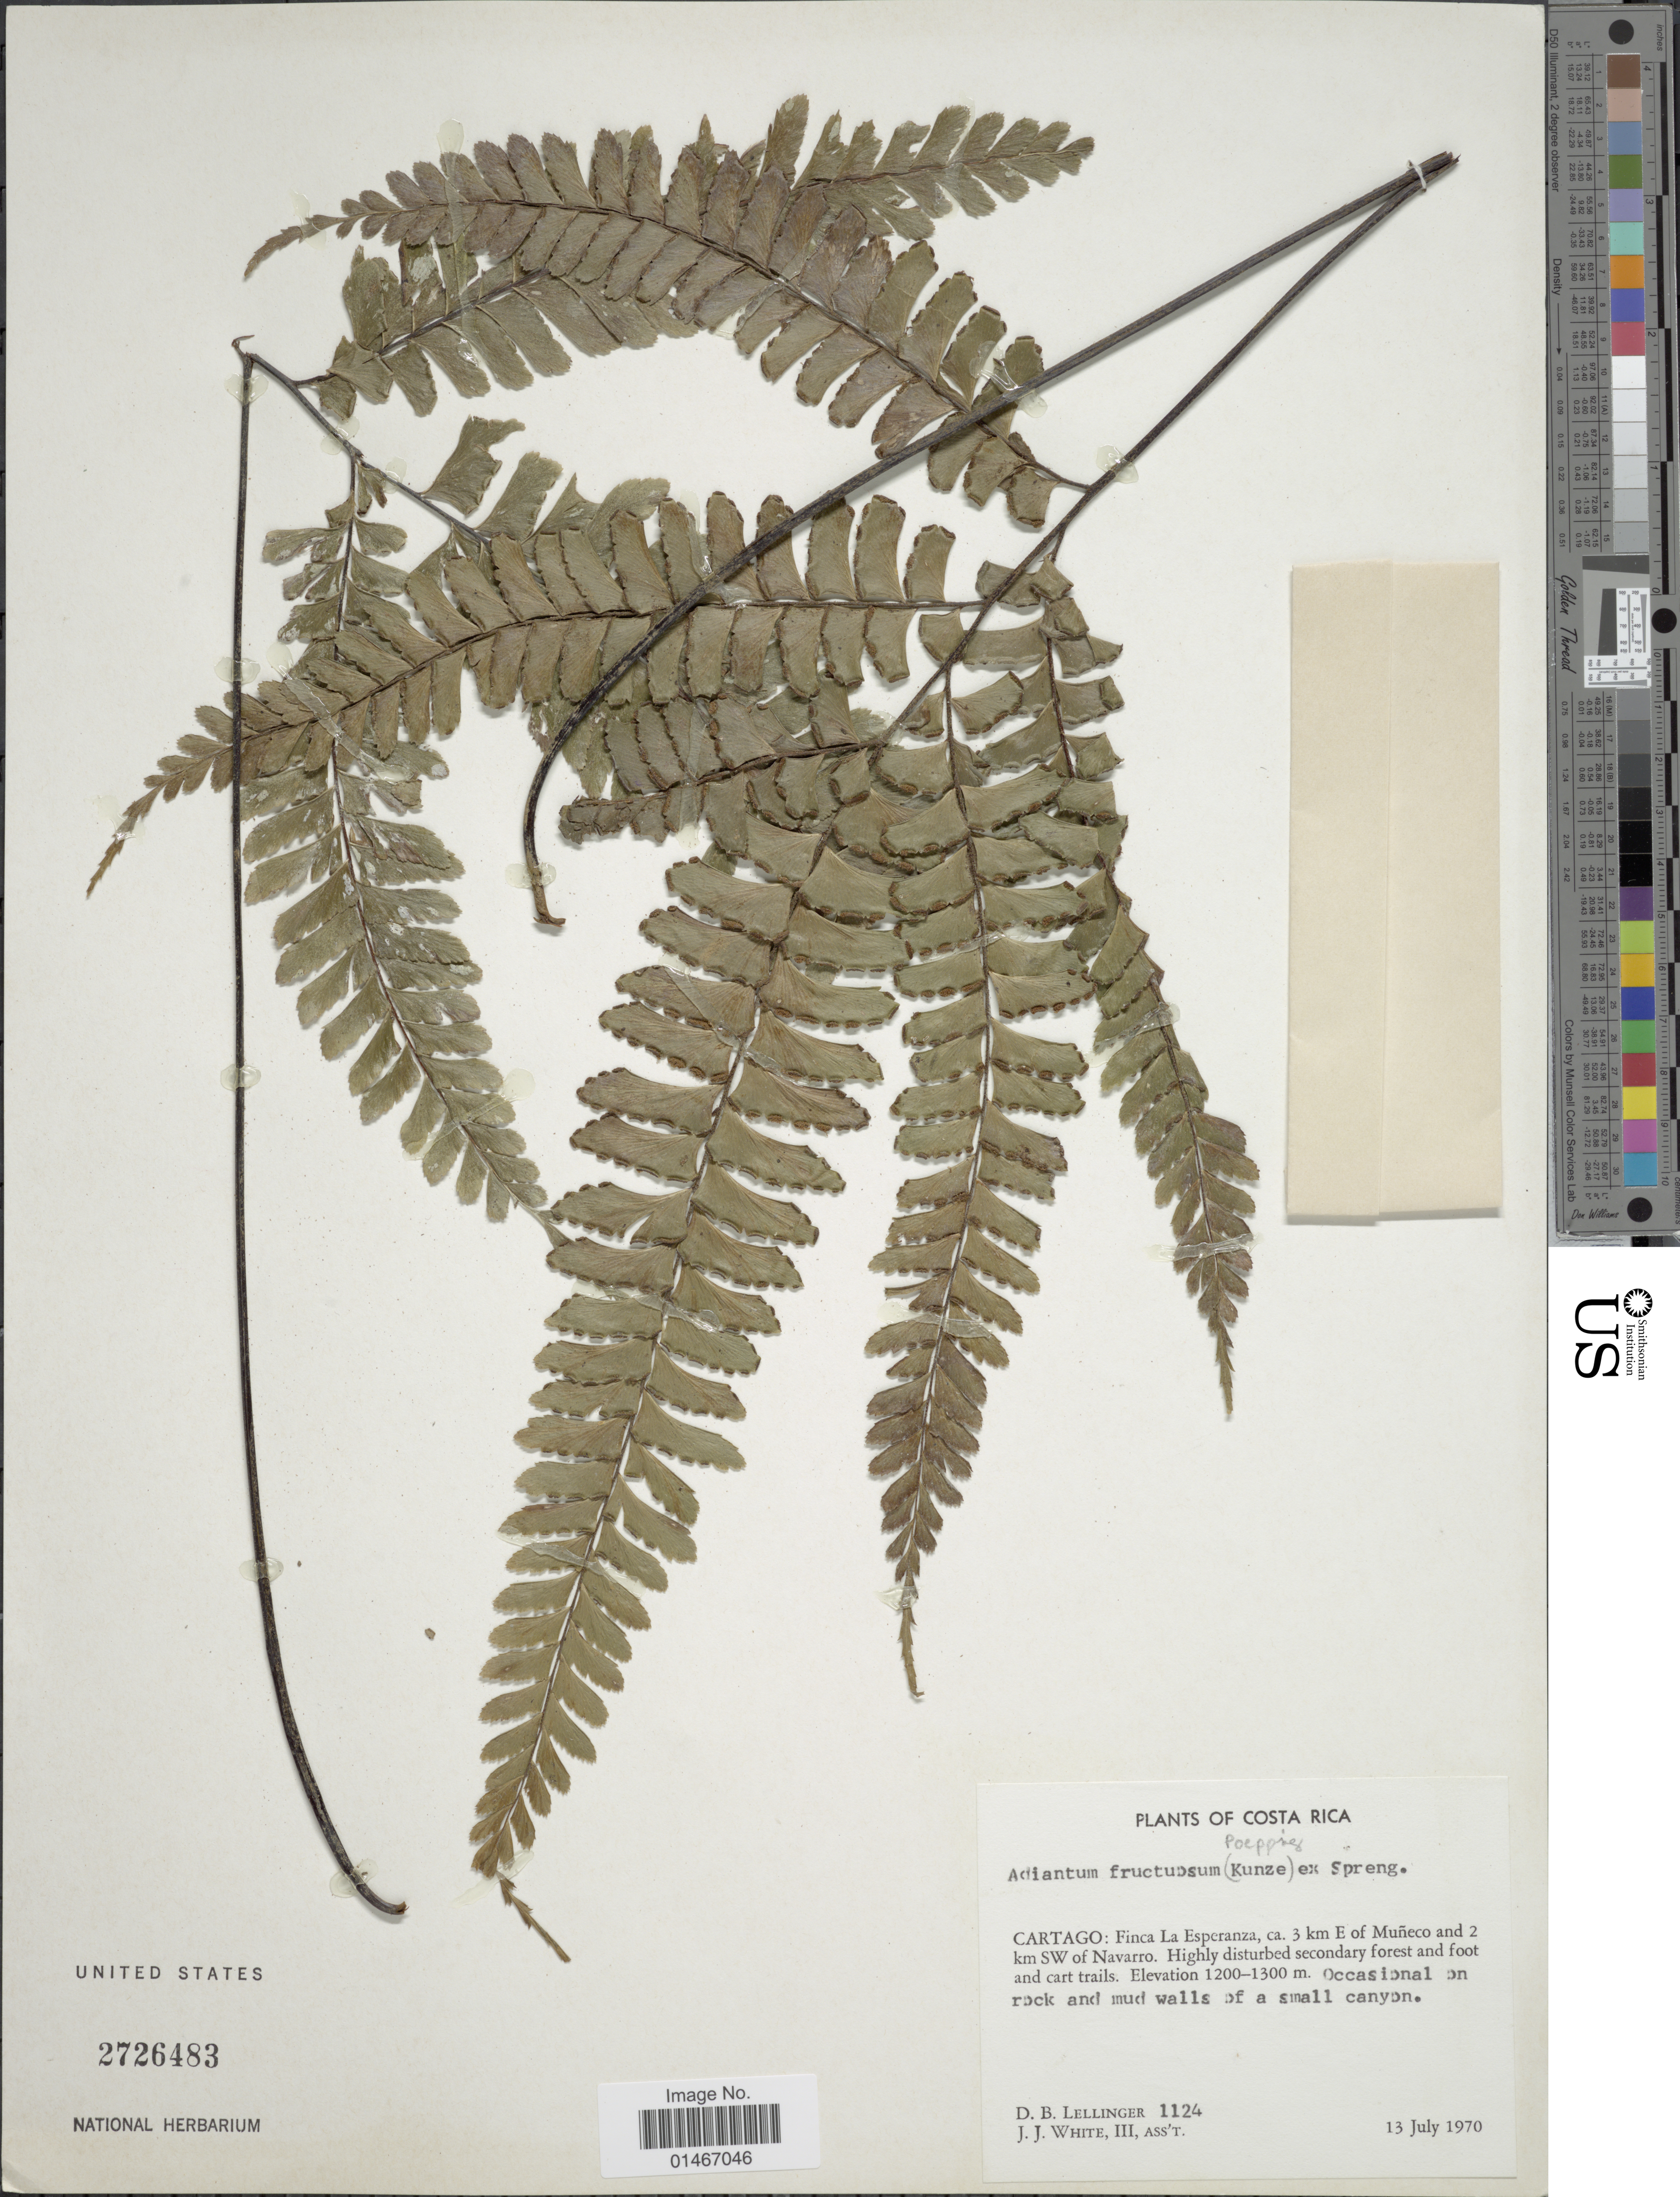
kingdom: Plantae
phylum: Tracheophyta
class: Polypodiopsida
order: Polypodiales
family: Pteridaceae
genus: Adiantum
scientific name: Adiantum fructuosum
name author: Poepp. ex Spreng.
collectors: D. B. Lellinger & J. J. White III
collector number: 1124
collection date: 1970-07-13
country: Costa Rica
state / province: Cartago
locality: Finca La Esperanza, ca. 3 km E of Muneco and 2 km SW of Navarro.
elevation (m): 1200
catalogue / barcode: US 2726483